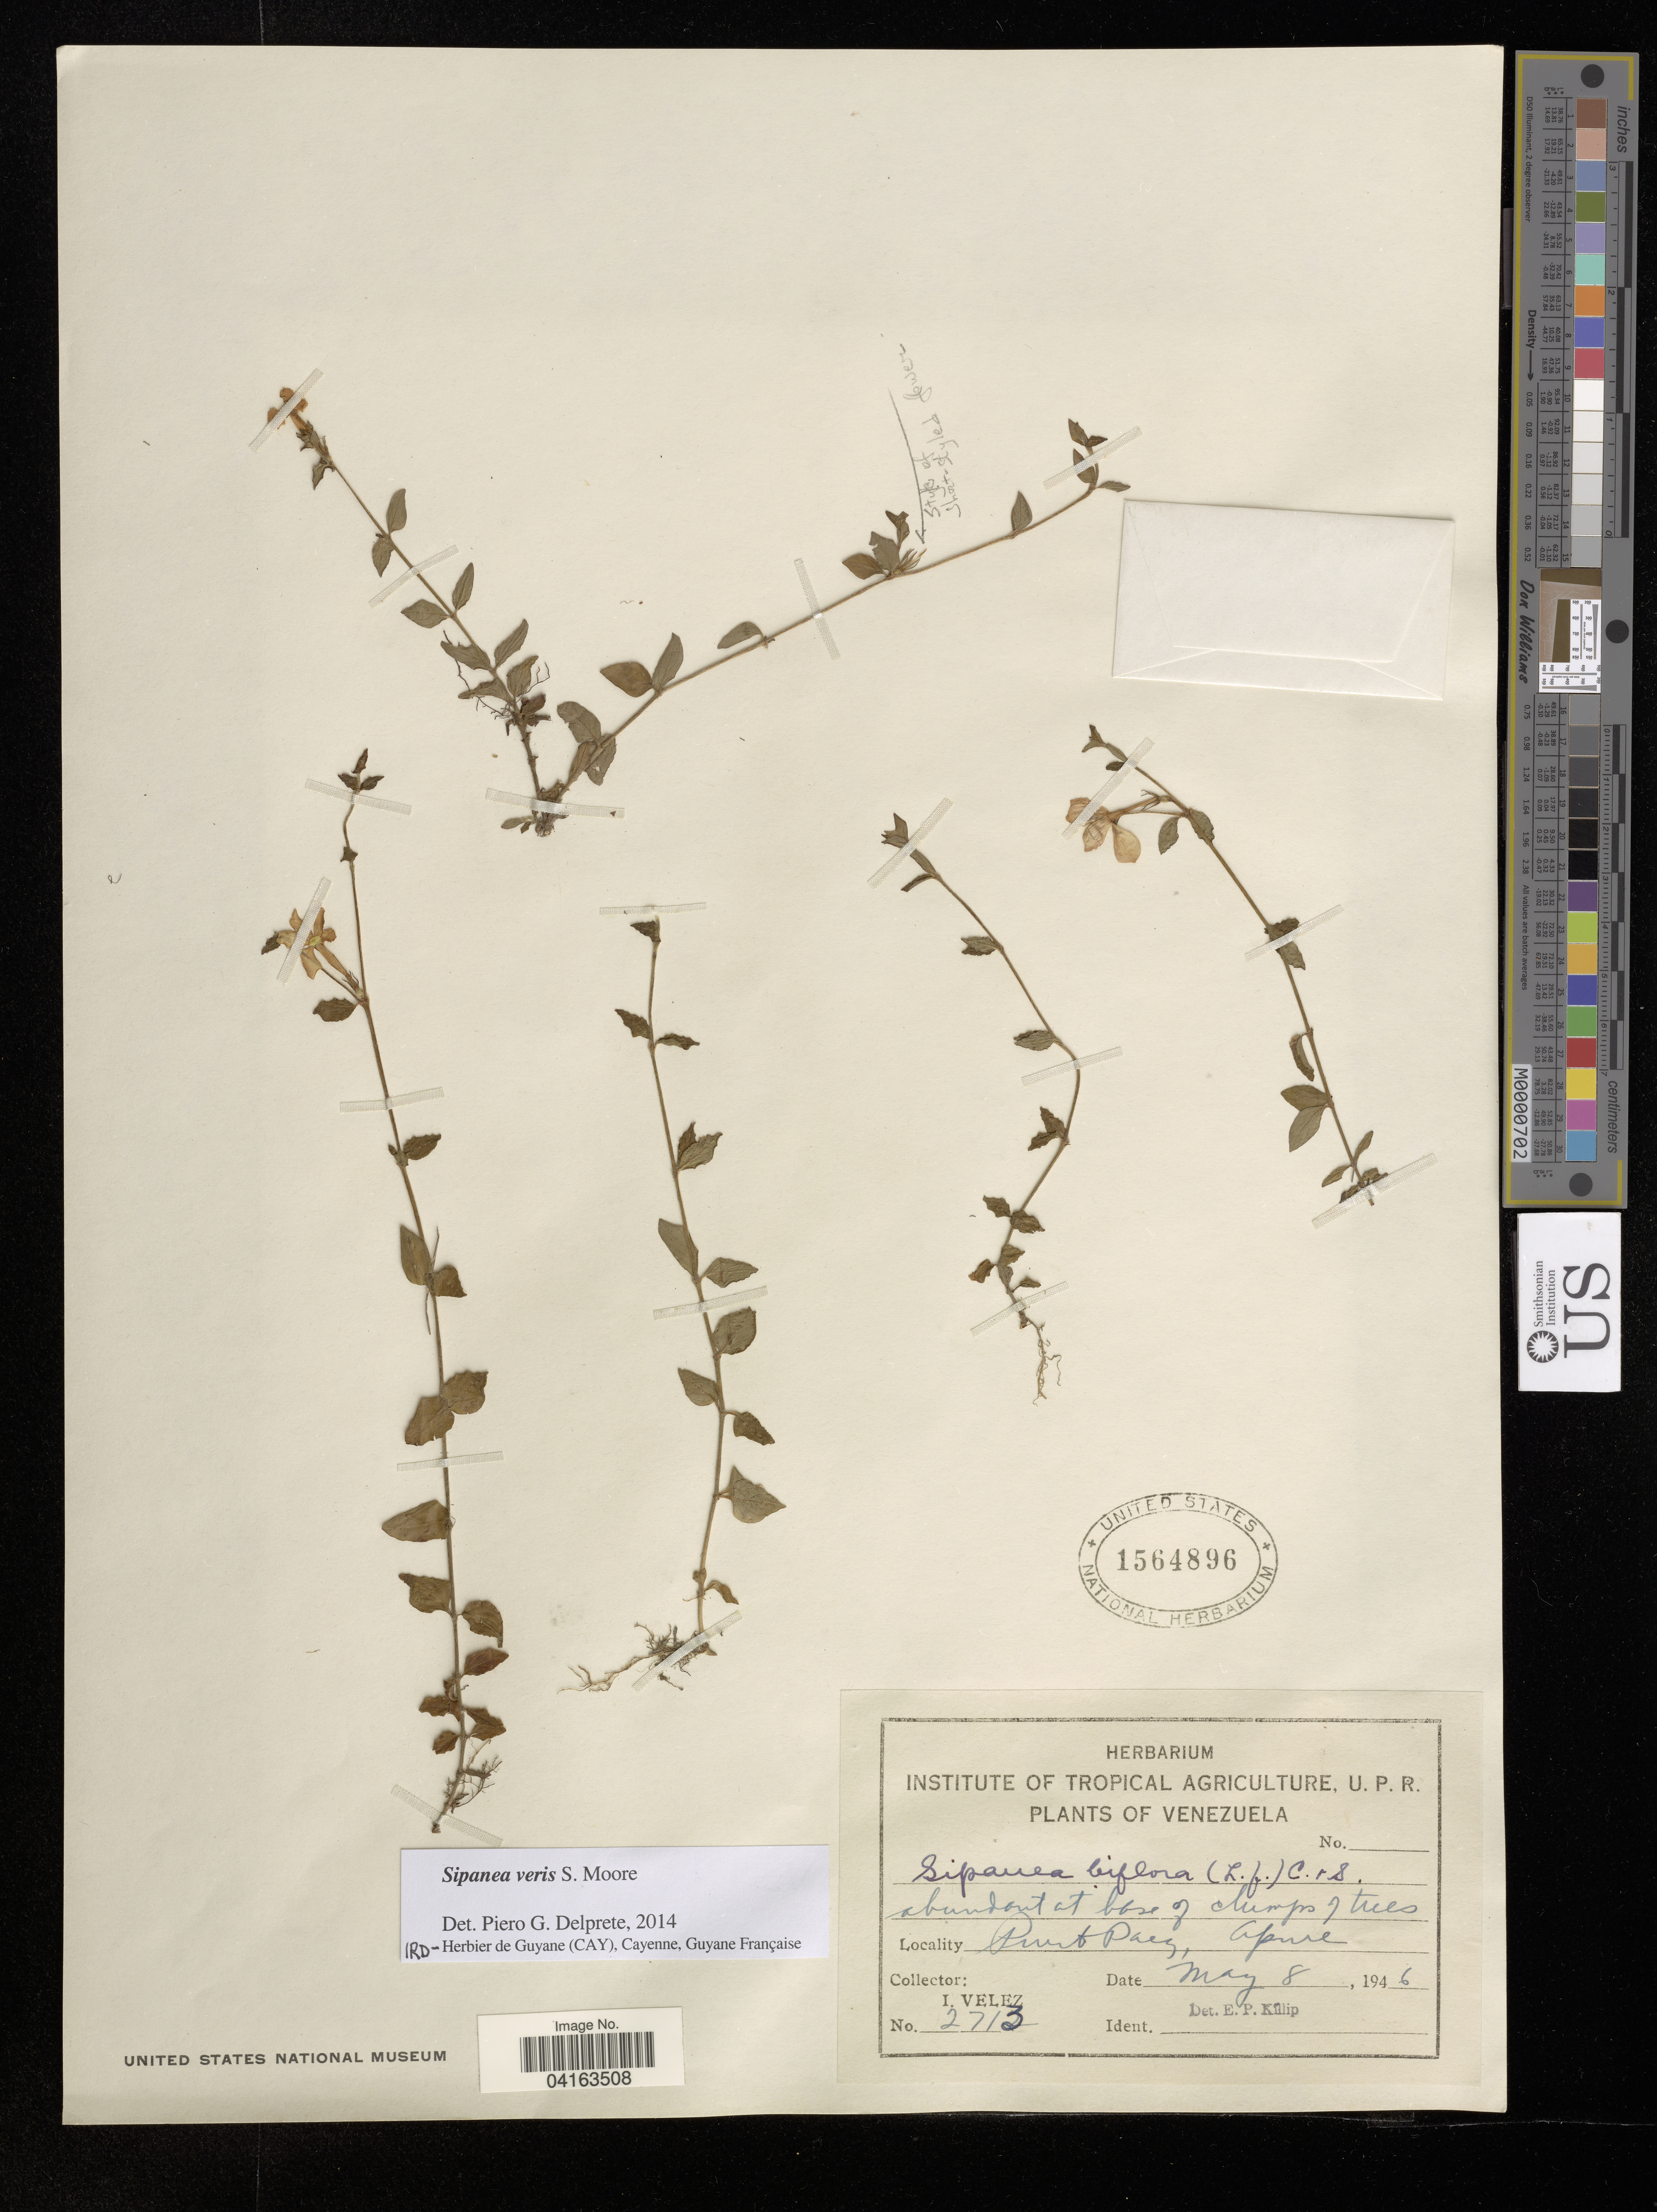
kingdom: Plantae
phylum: Tracheophyta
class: Magnoliopsida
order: Gentianales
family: Rubiaceae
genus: Sipanea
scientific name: Sipanea veris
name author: S. Moore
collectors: I. Velez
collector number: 2713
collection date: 1946-05-08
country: Venezuela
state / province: Apure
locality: Purtpaes.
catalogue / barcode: US 1564896